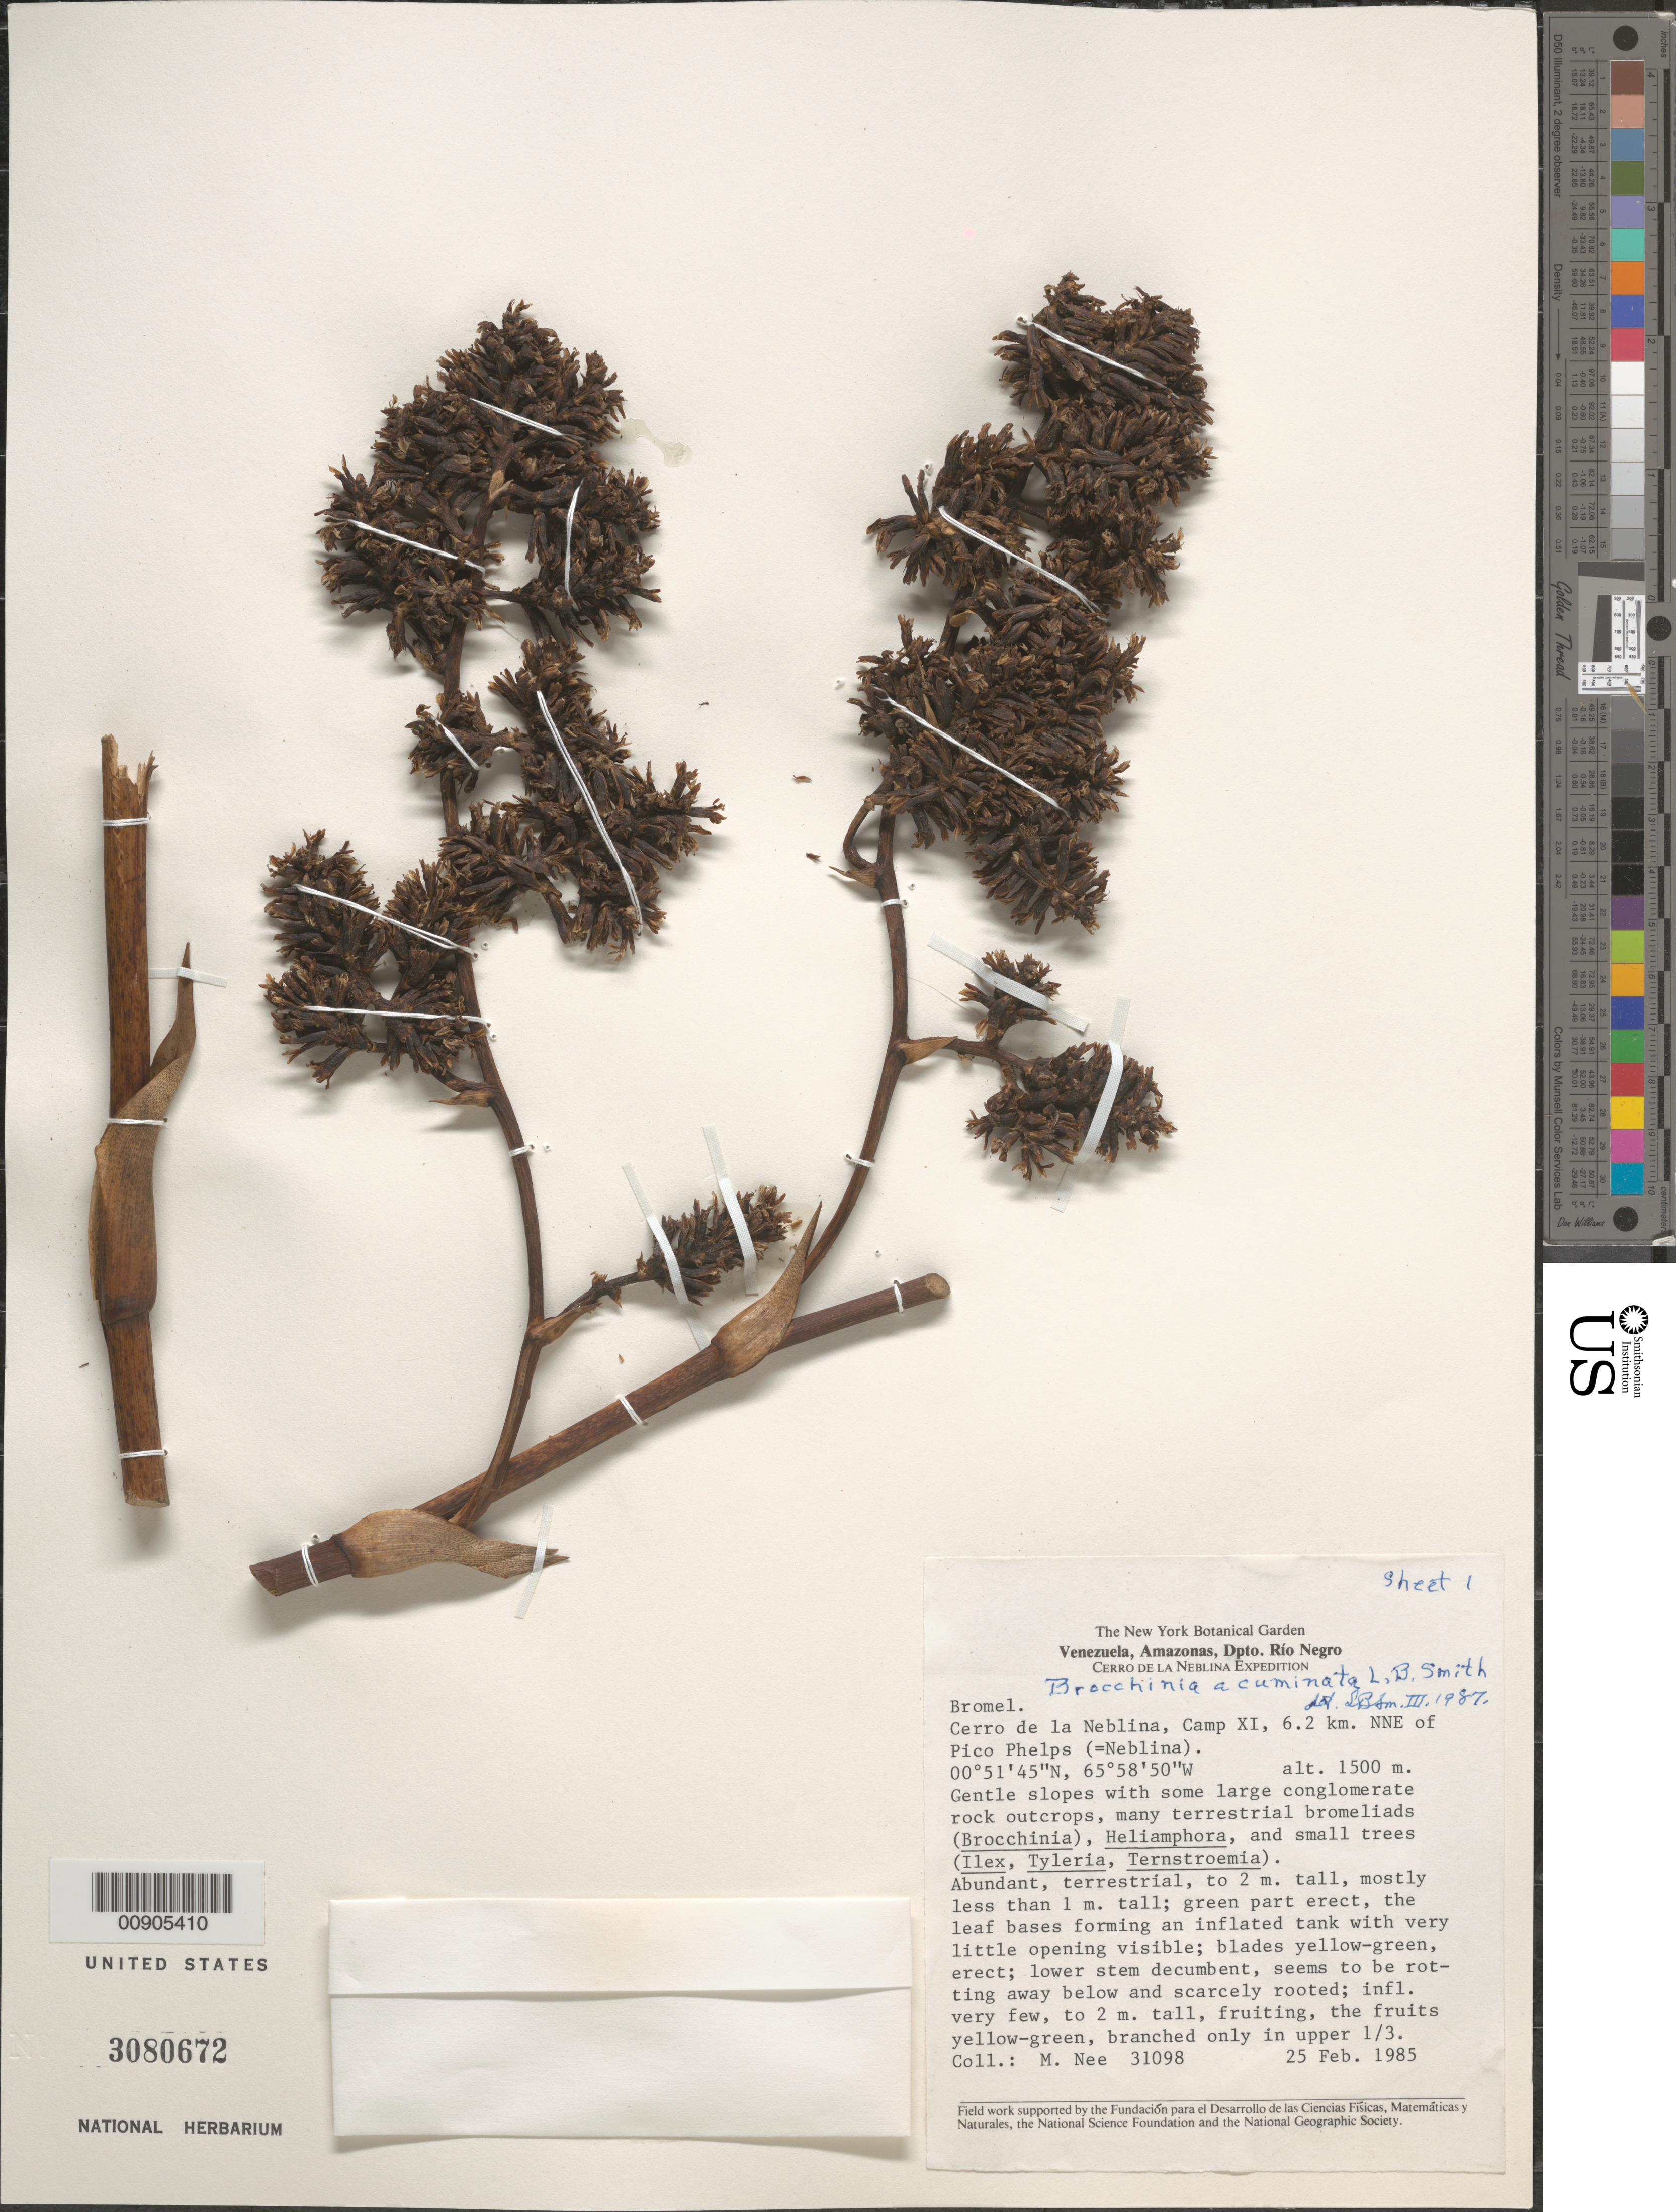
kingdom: Plantae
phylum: Tracheophyta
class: Liliopsida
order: Poales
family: Bromeliaceae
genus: Brocchinia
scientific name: Brocchinia acuminata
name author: L.B. Sm.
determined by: Smith, Lyman B., (US), NMNH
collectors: M. Nee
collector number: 31098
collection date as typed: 25-Feb-85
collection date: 1985-02-25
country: Venezuela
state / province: Amazonas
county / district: Río Negro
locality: Cerro de la Neblina, Camp XI, 6.2 km NNE of Pico Phelps (=Neblina)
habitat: Gentle slopes, some large conglomerate rock outcrops, many terrestrial bromeliads (Brocchinia), Heliamphora, small trees (Ilex, Tyleria, Ternstroemia)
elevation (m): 1500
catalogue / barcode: US 3080672